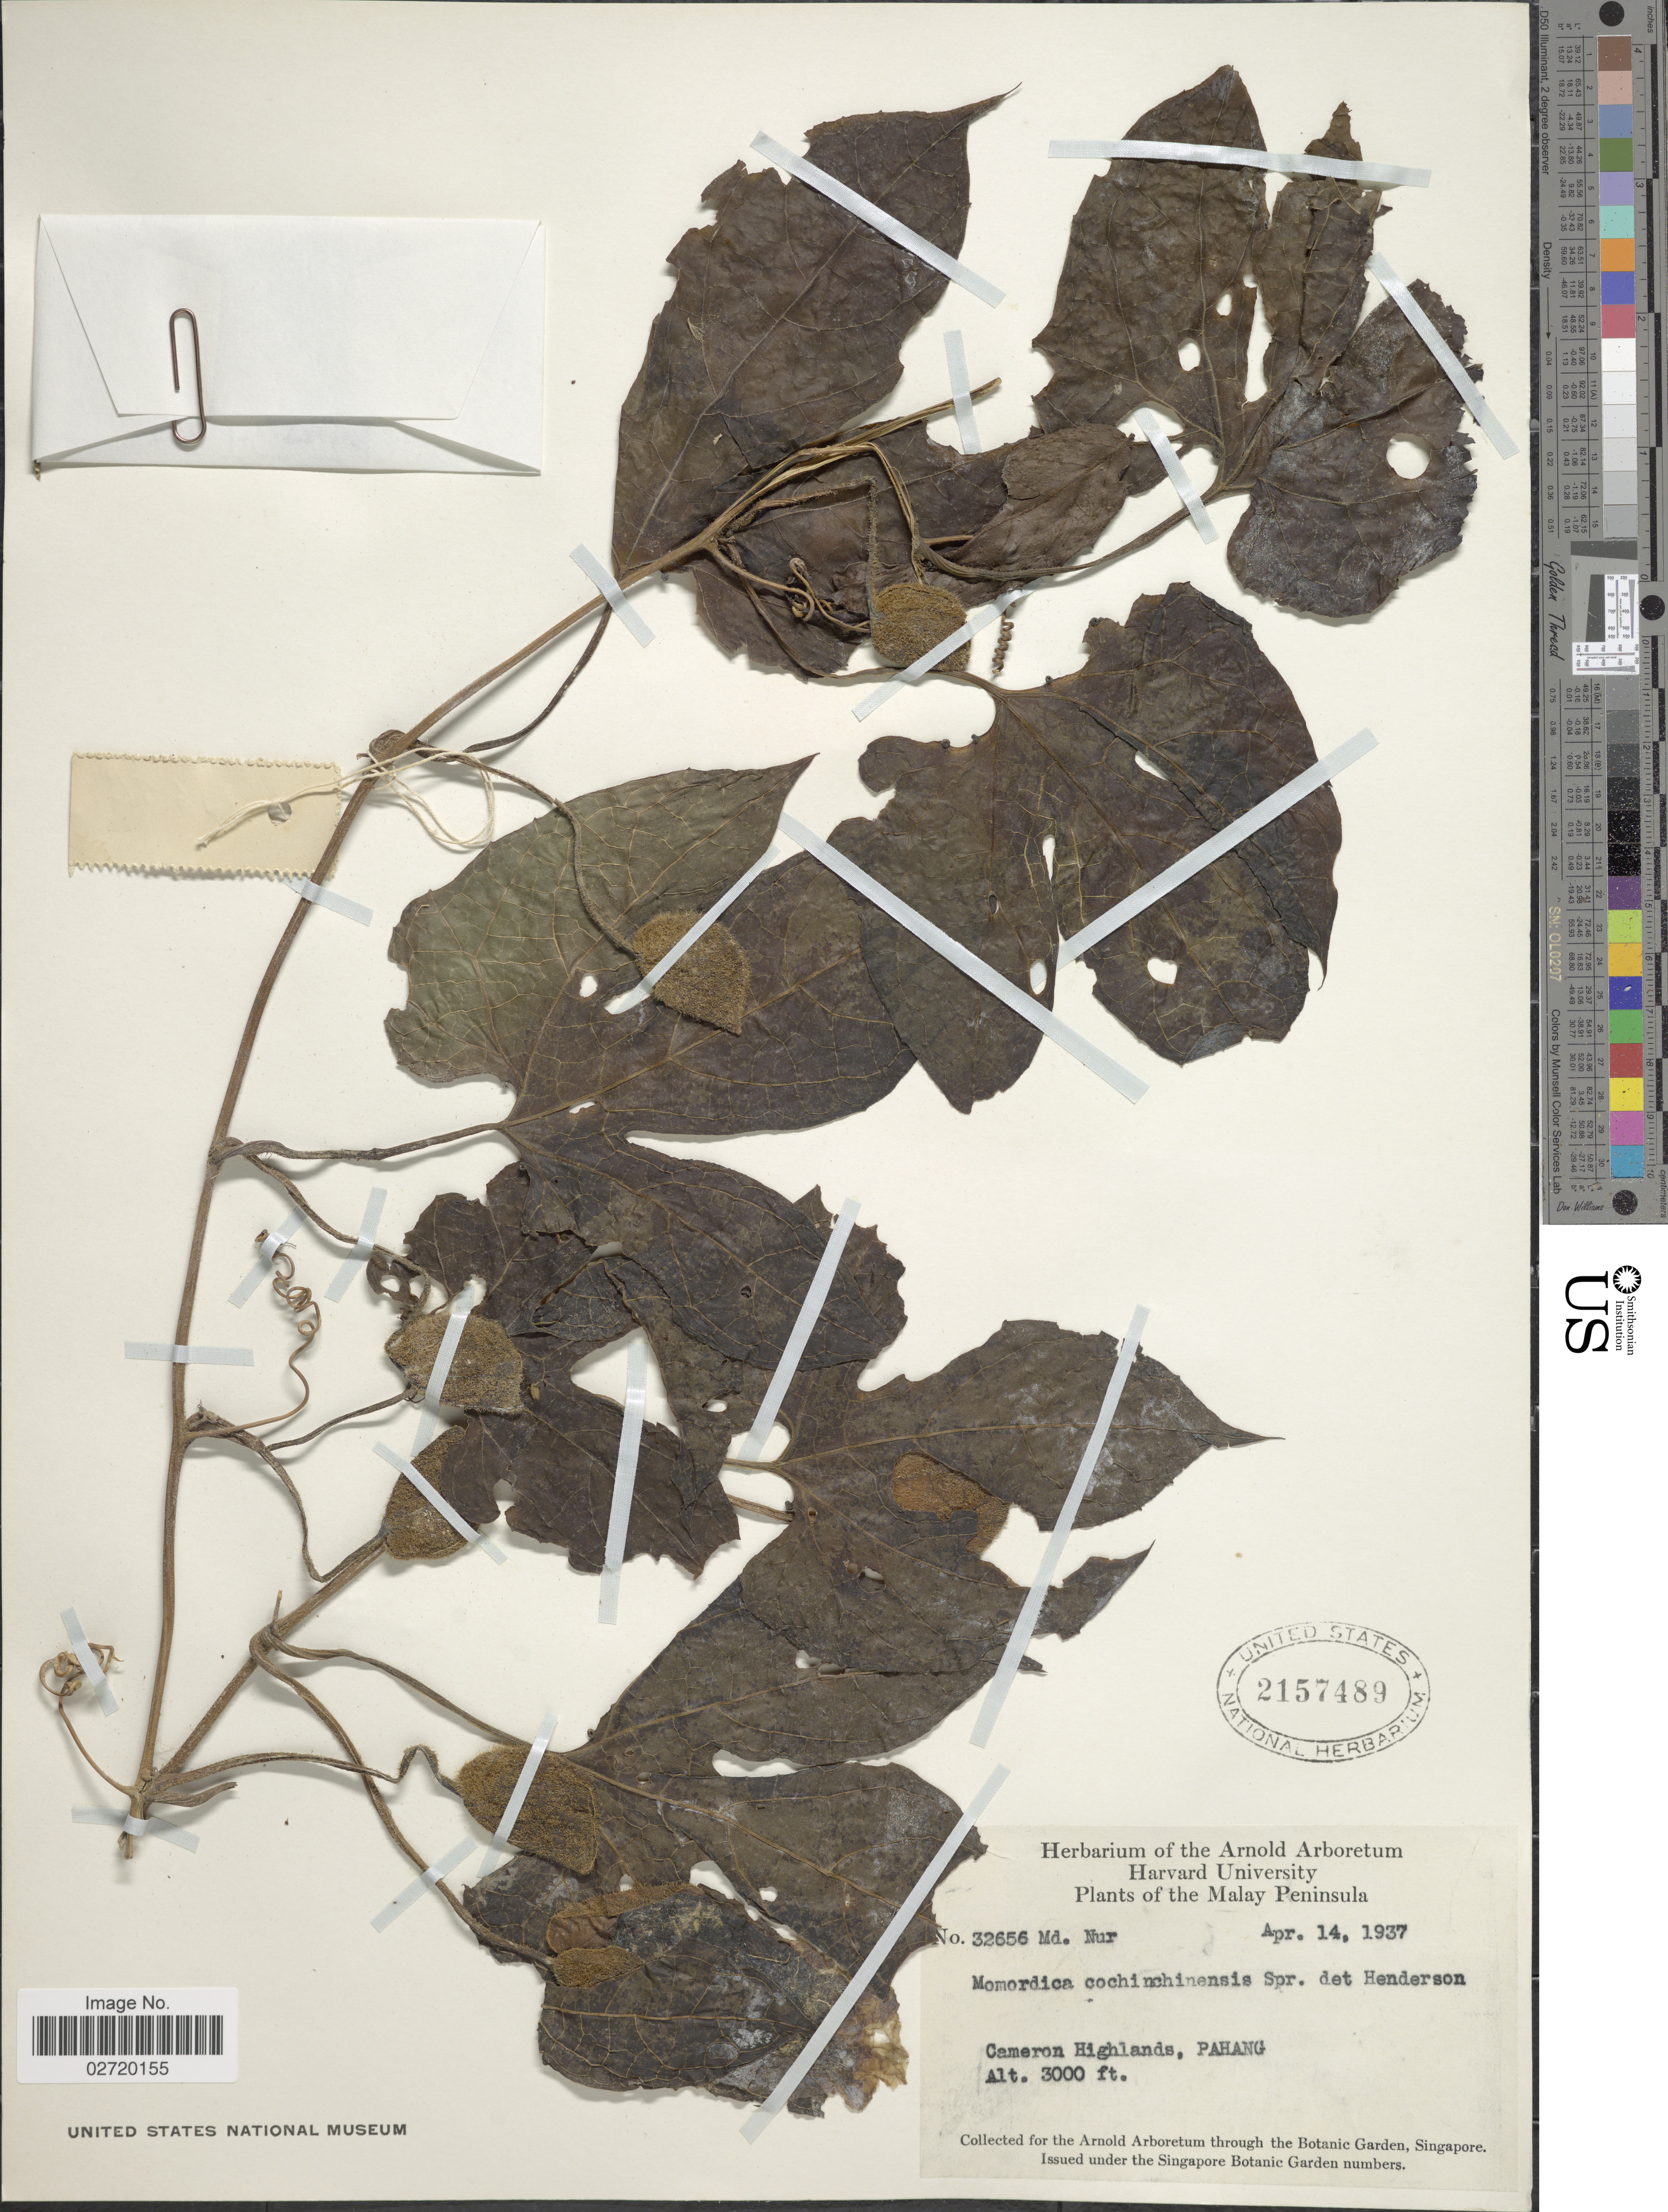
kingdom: Plantae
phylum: Tracheophyta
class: Magnoliopsida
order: Cucurbitales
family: Cucurbitaceae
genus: Momordica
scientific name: Momordica cochinchinensis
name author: (Lour.) Spreng.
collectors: M. Nur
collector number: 32656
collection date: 1937-04-14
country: Malaysia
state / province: Pahang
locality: The Malay Peninsula, Cameron Highlands, Pahang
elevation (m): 914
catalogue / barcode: US 2157489